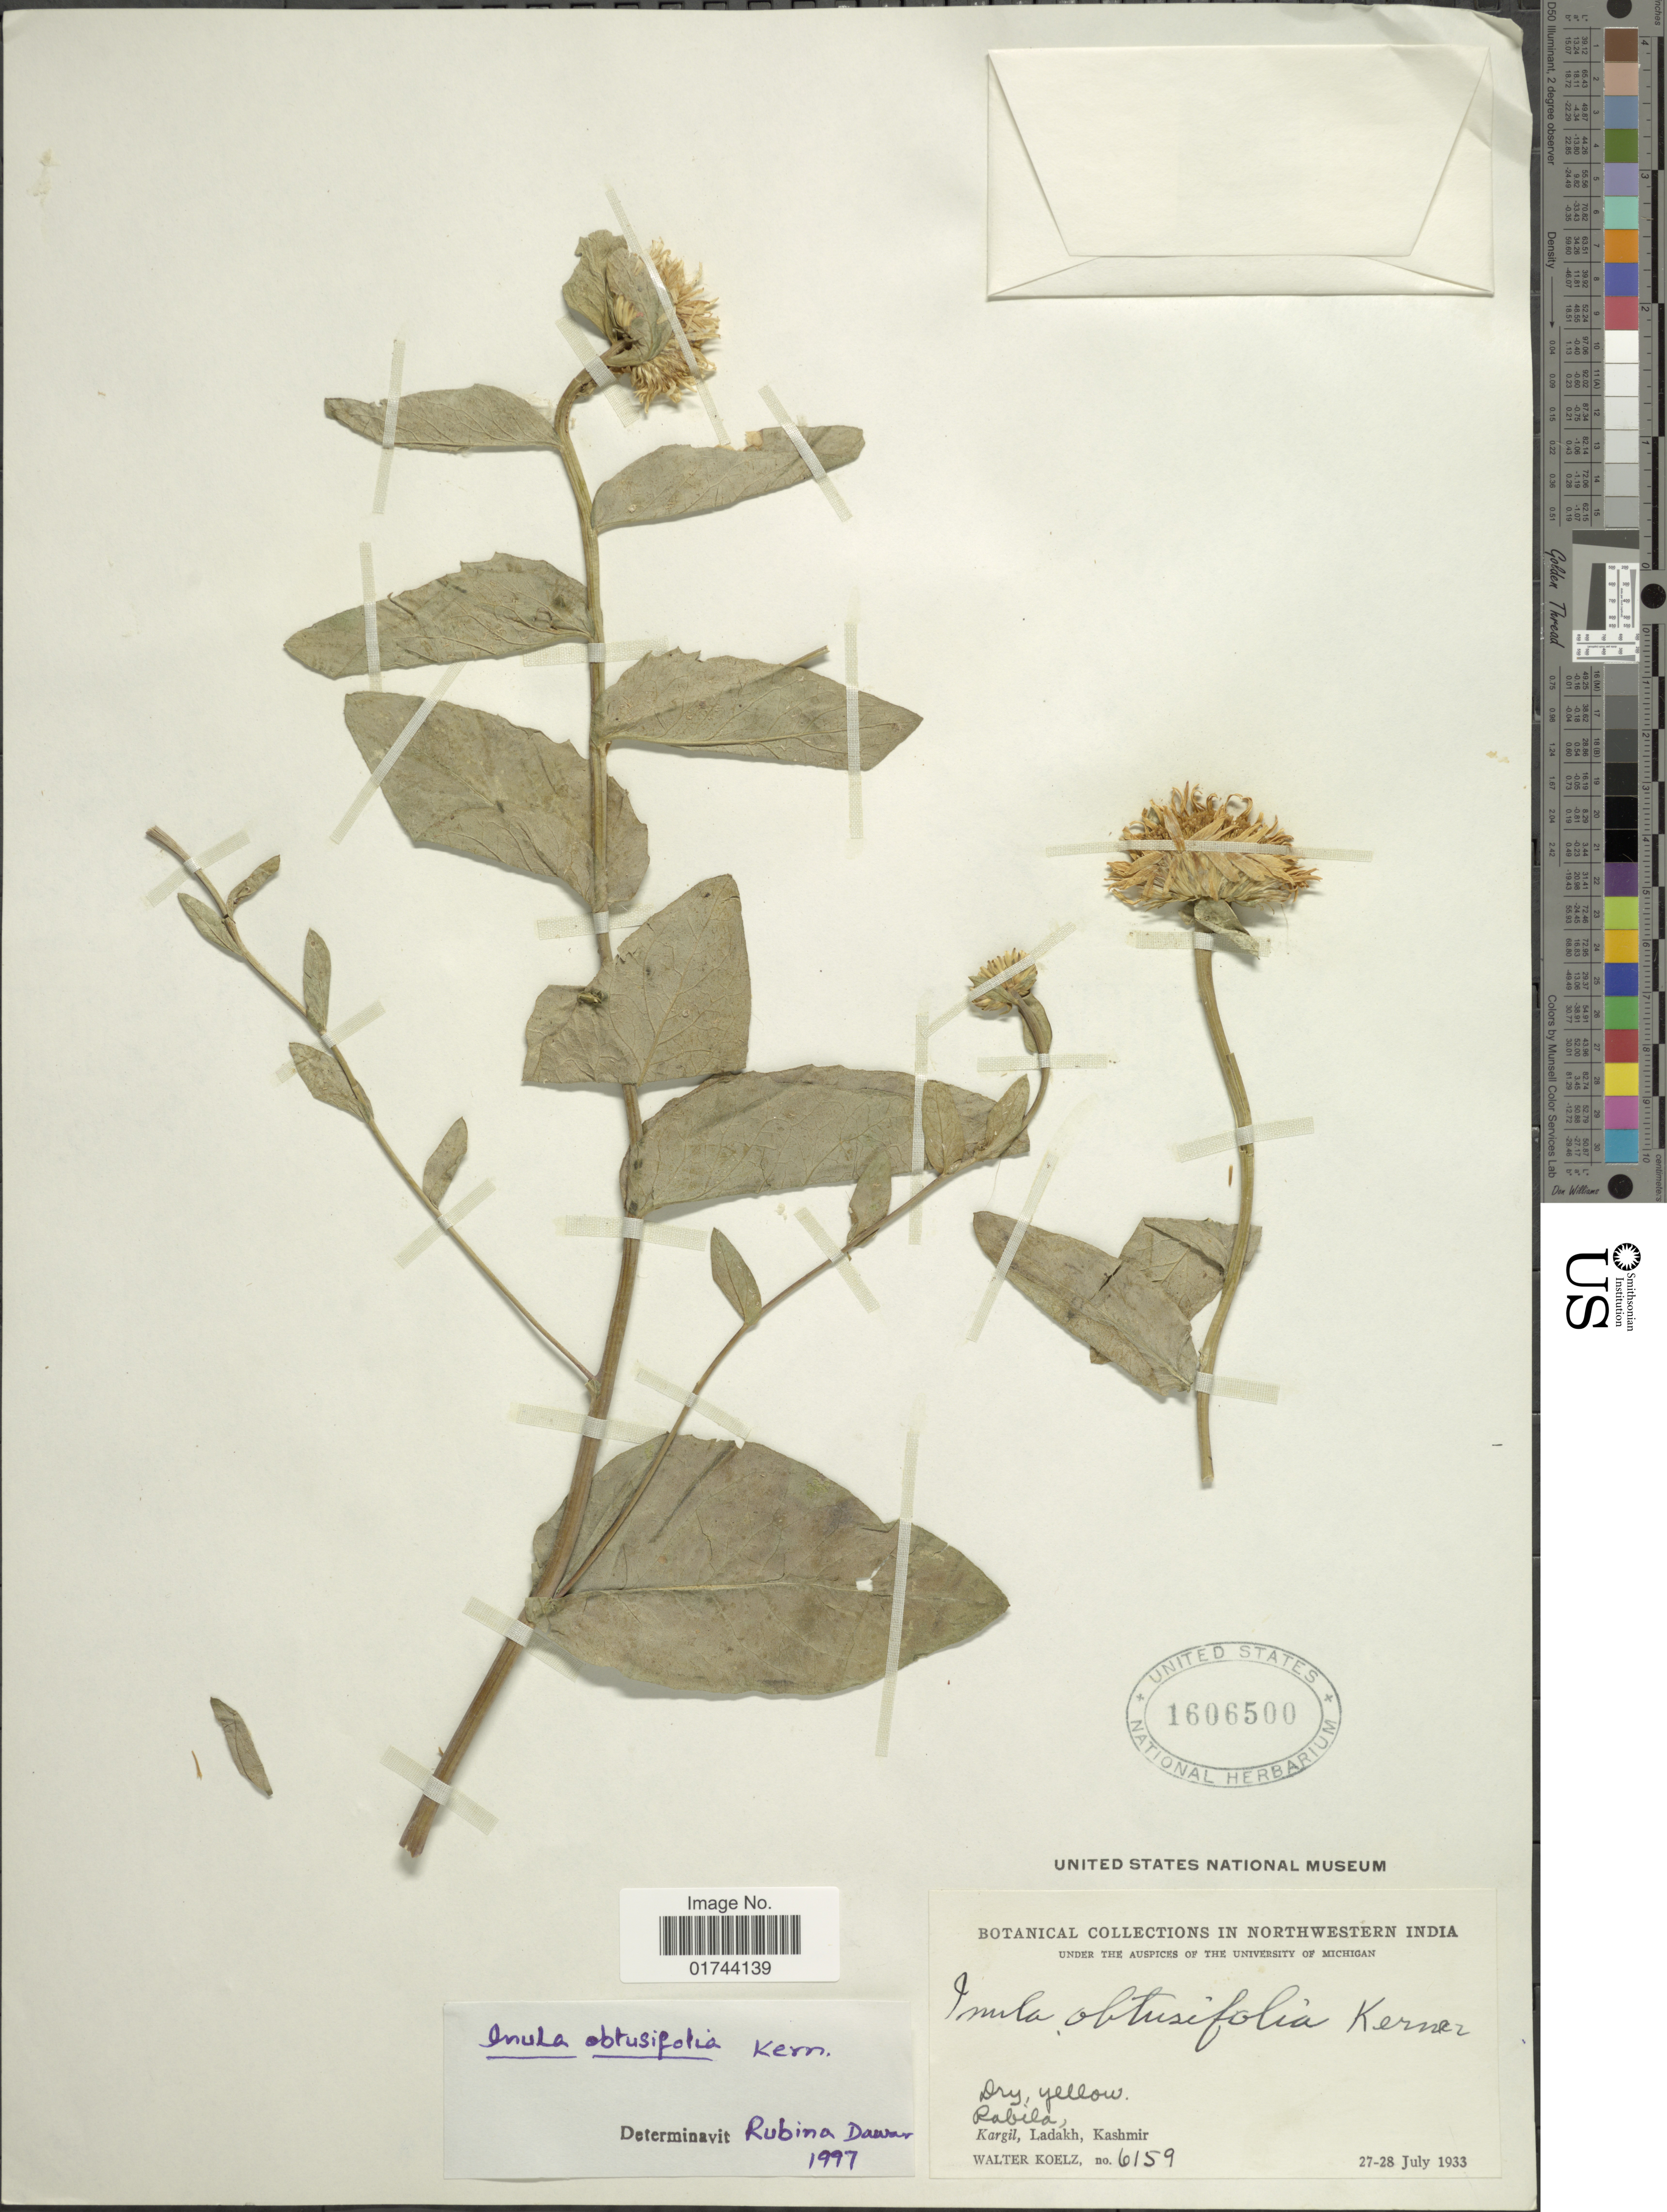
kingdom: Plantae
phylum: Tracheophyta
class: Magnoliopsida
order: Asterales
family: Asteraceae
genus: Inula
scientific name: Inula obtusifolia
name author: A. Kern.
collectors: W. N. Koelz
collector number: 6159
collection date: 1933-07-27/1933-07-28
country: India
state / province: Jammu and Kashmir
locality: Northwestern India, Kargil, Ladakh, Kashmir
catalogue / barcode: US 1606500